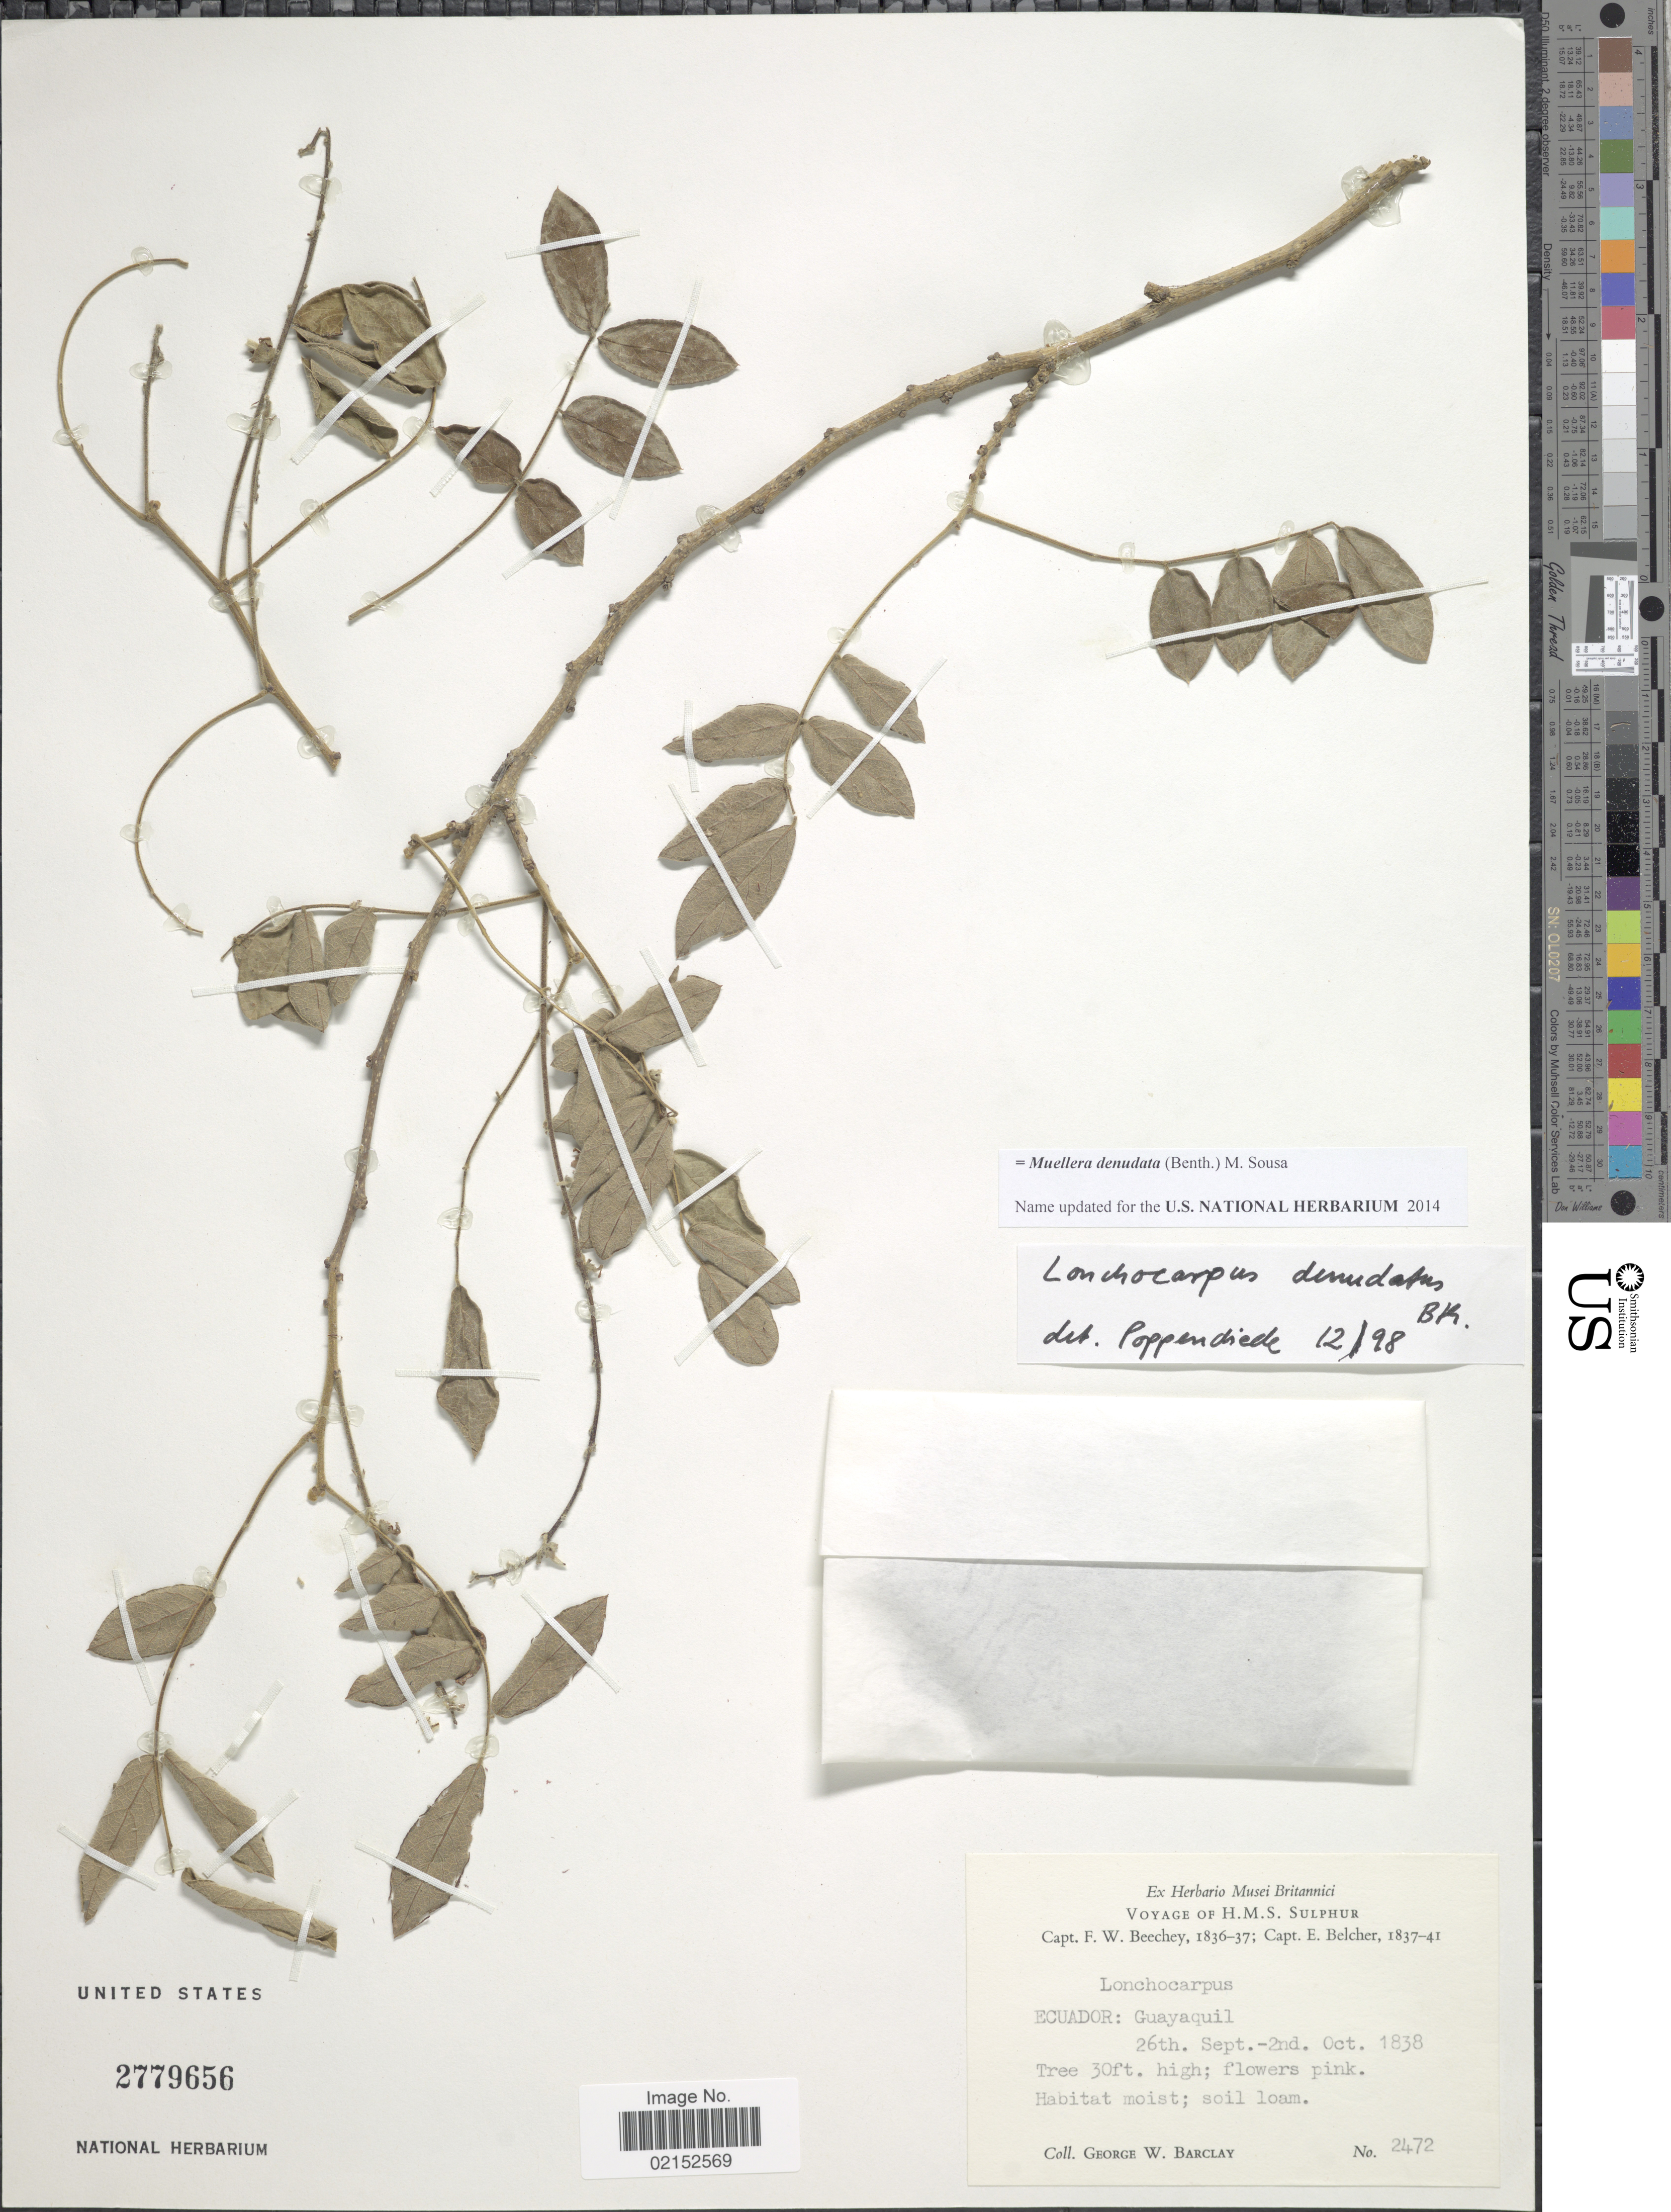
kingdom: Plantae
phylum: Tracheophyta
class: Magnoliopsida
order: Fabales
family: Fabaceae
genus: Muellera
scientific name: Muellera denudata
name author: (Benth.) M. Sousa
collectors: G. W. Barclay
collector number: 2472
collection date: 1838-09-26/1838-10-02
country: Ecuador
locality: Guayaquil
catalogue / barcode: US 2779656